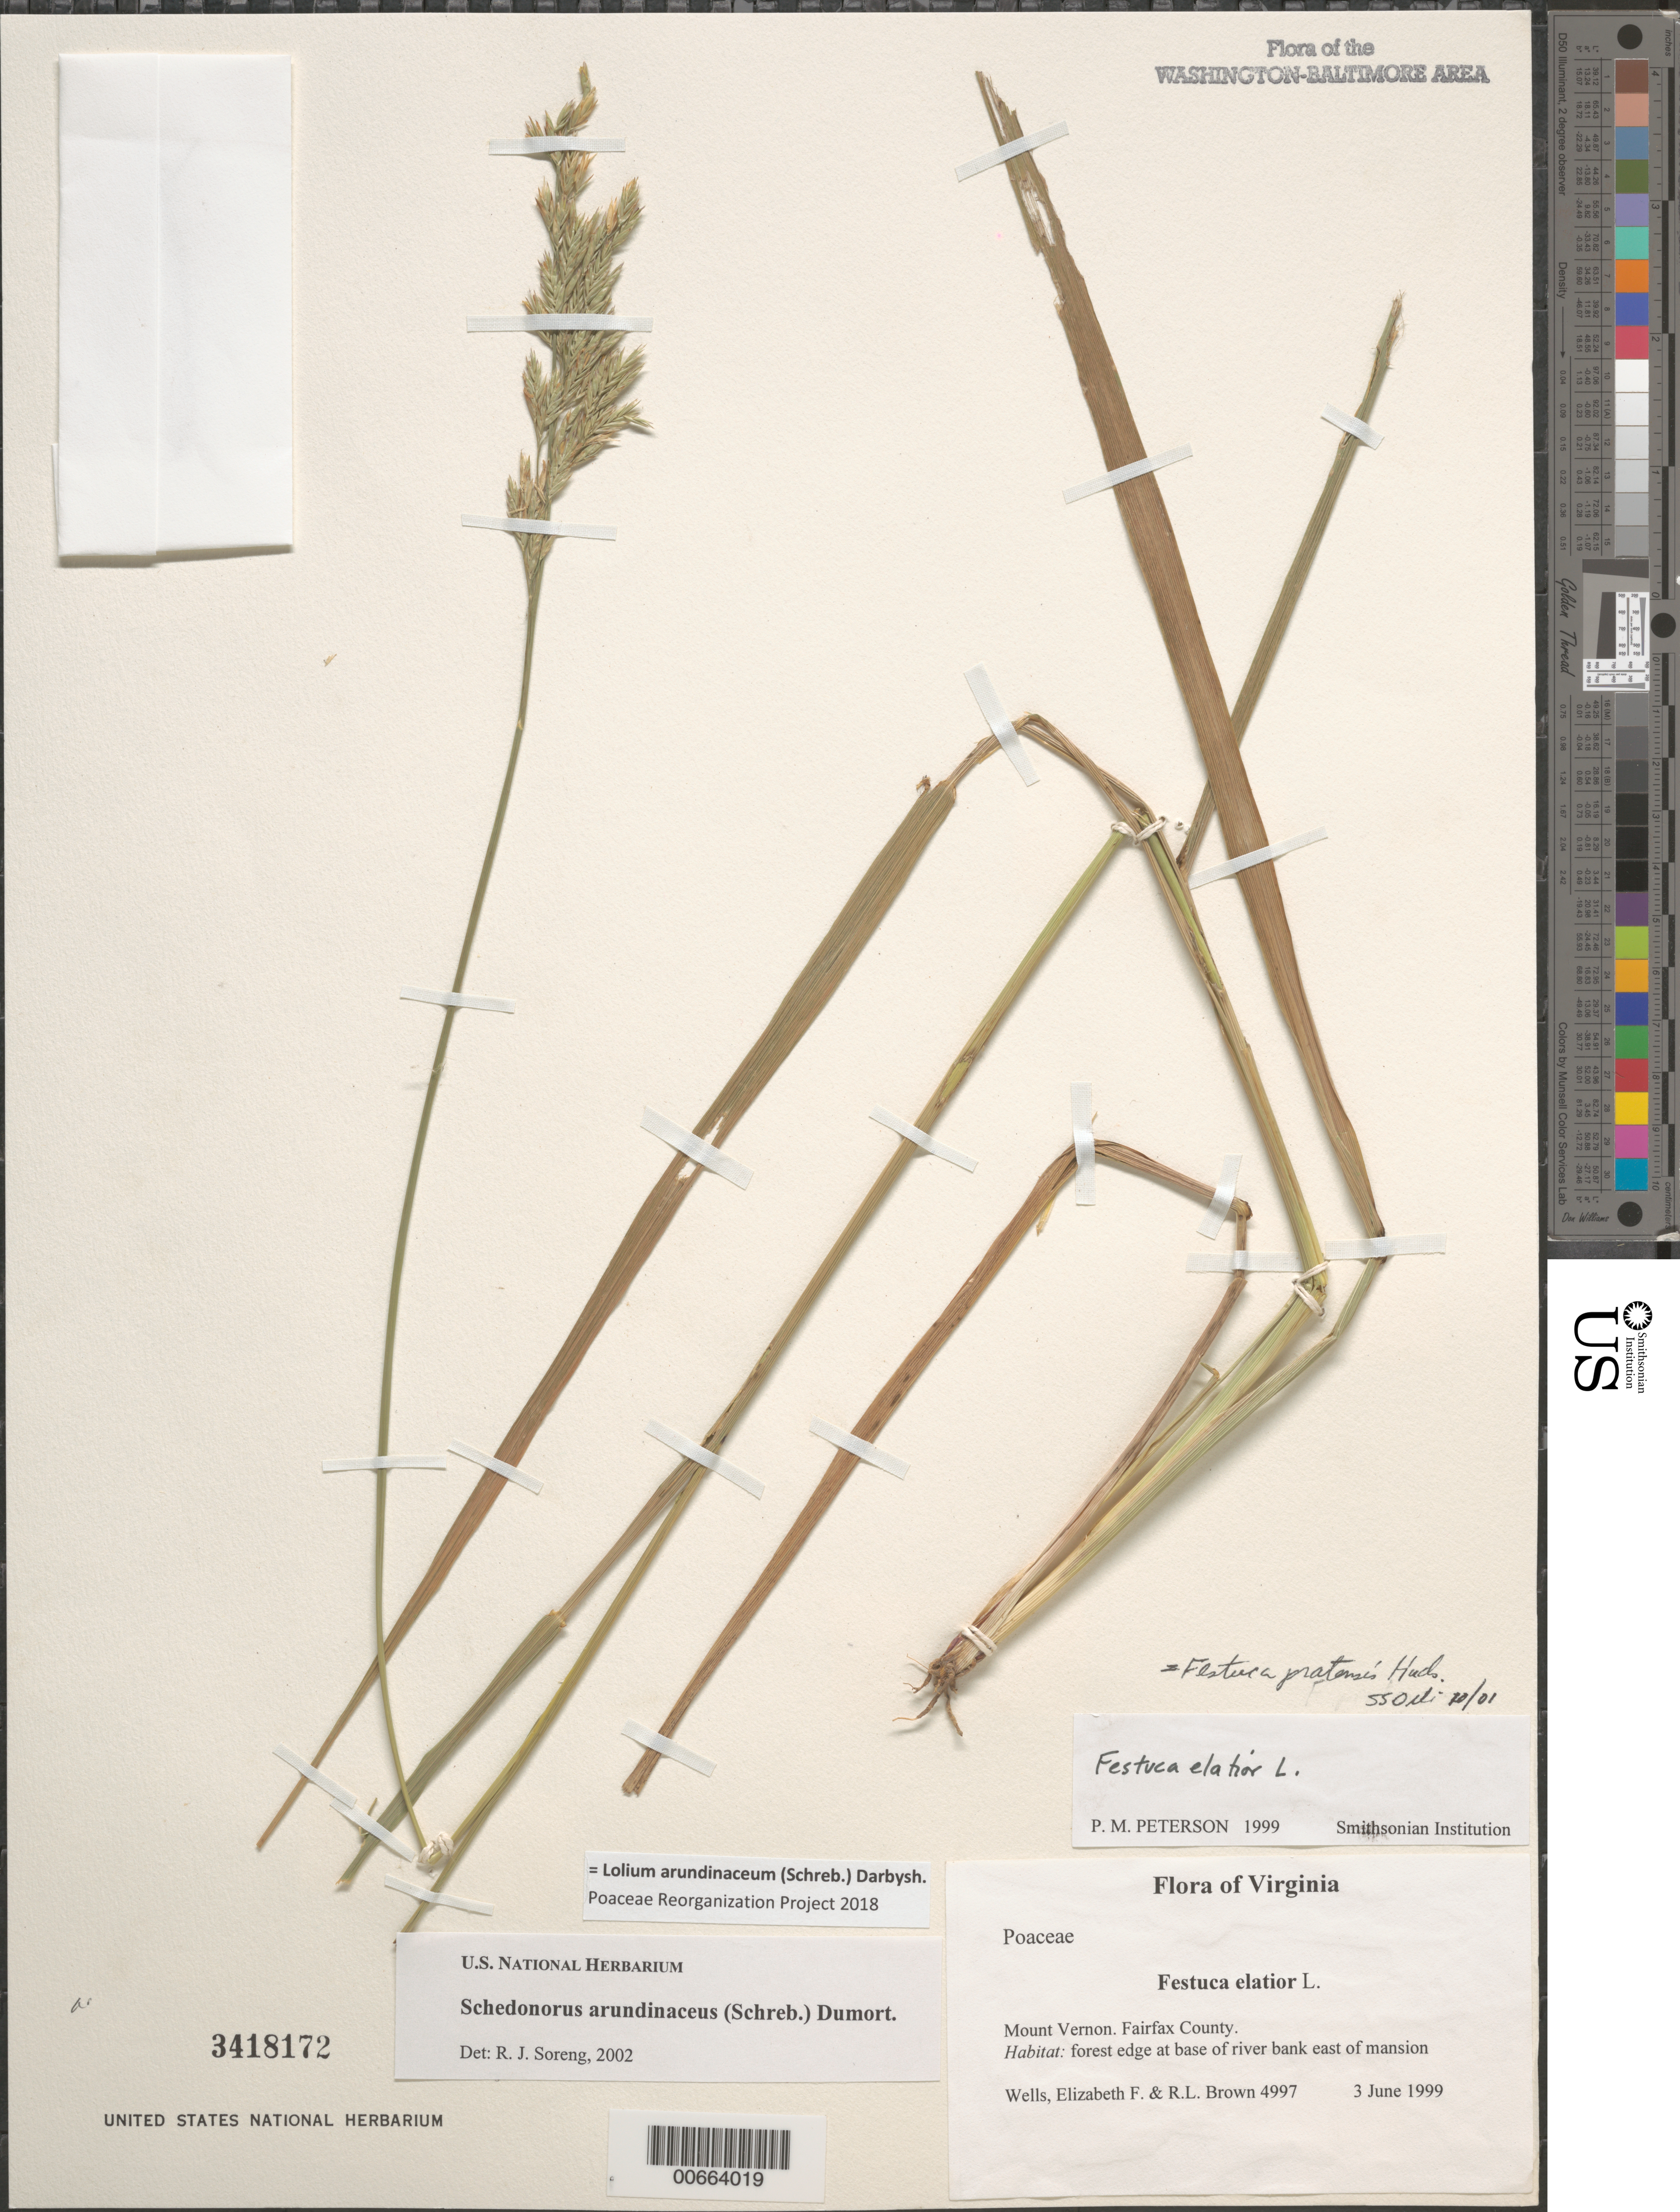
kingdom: Plantae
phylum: Tracheophyta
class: Liliopsida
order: Poales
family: Poaceae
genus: Lolium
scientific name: Lolium arundinaceum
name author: (Schreb.) Darbysh.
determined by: Poaceae Reorganization Project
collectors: E. F. Wells & R. L. Brown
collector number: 4972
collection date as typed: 03 Jun 1999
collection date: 1999-06-03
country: United States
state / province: Virginia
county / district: Fairfax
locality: Mount Vernon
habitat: forest edge at base of river bank east of mansion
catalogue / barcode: US 3418172